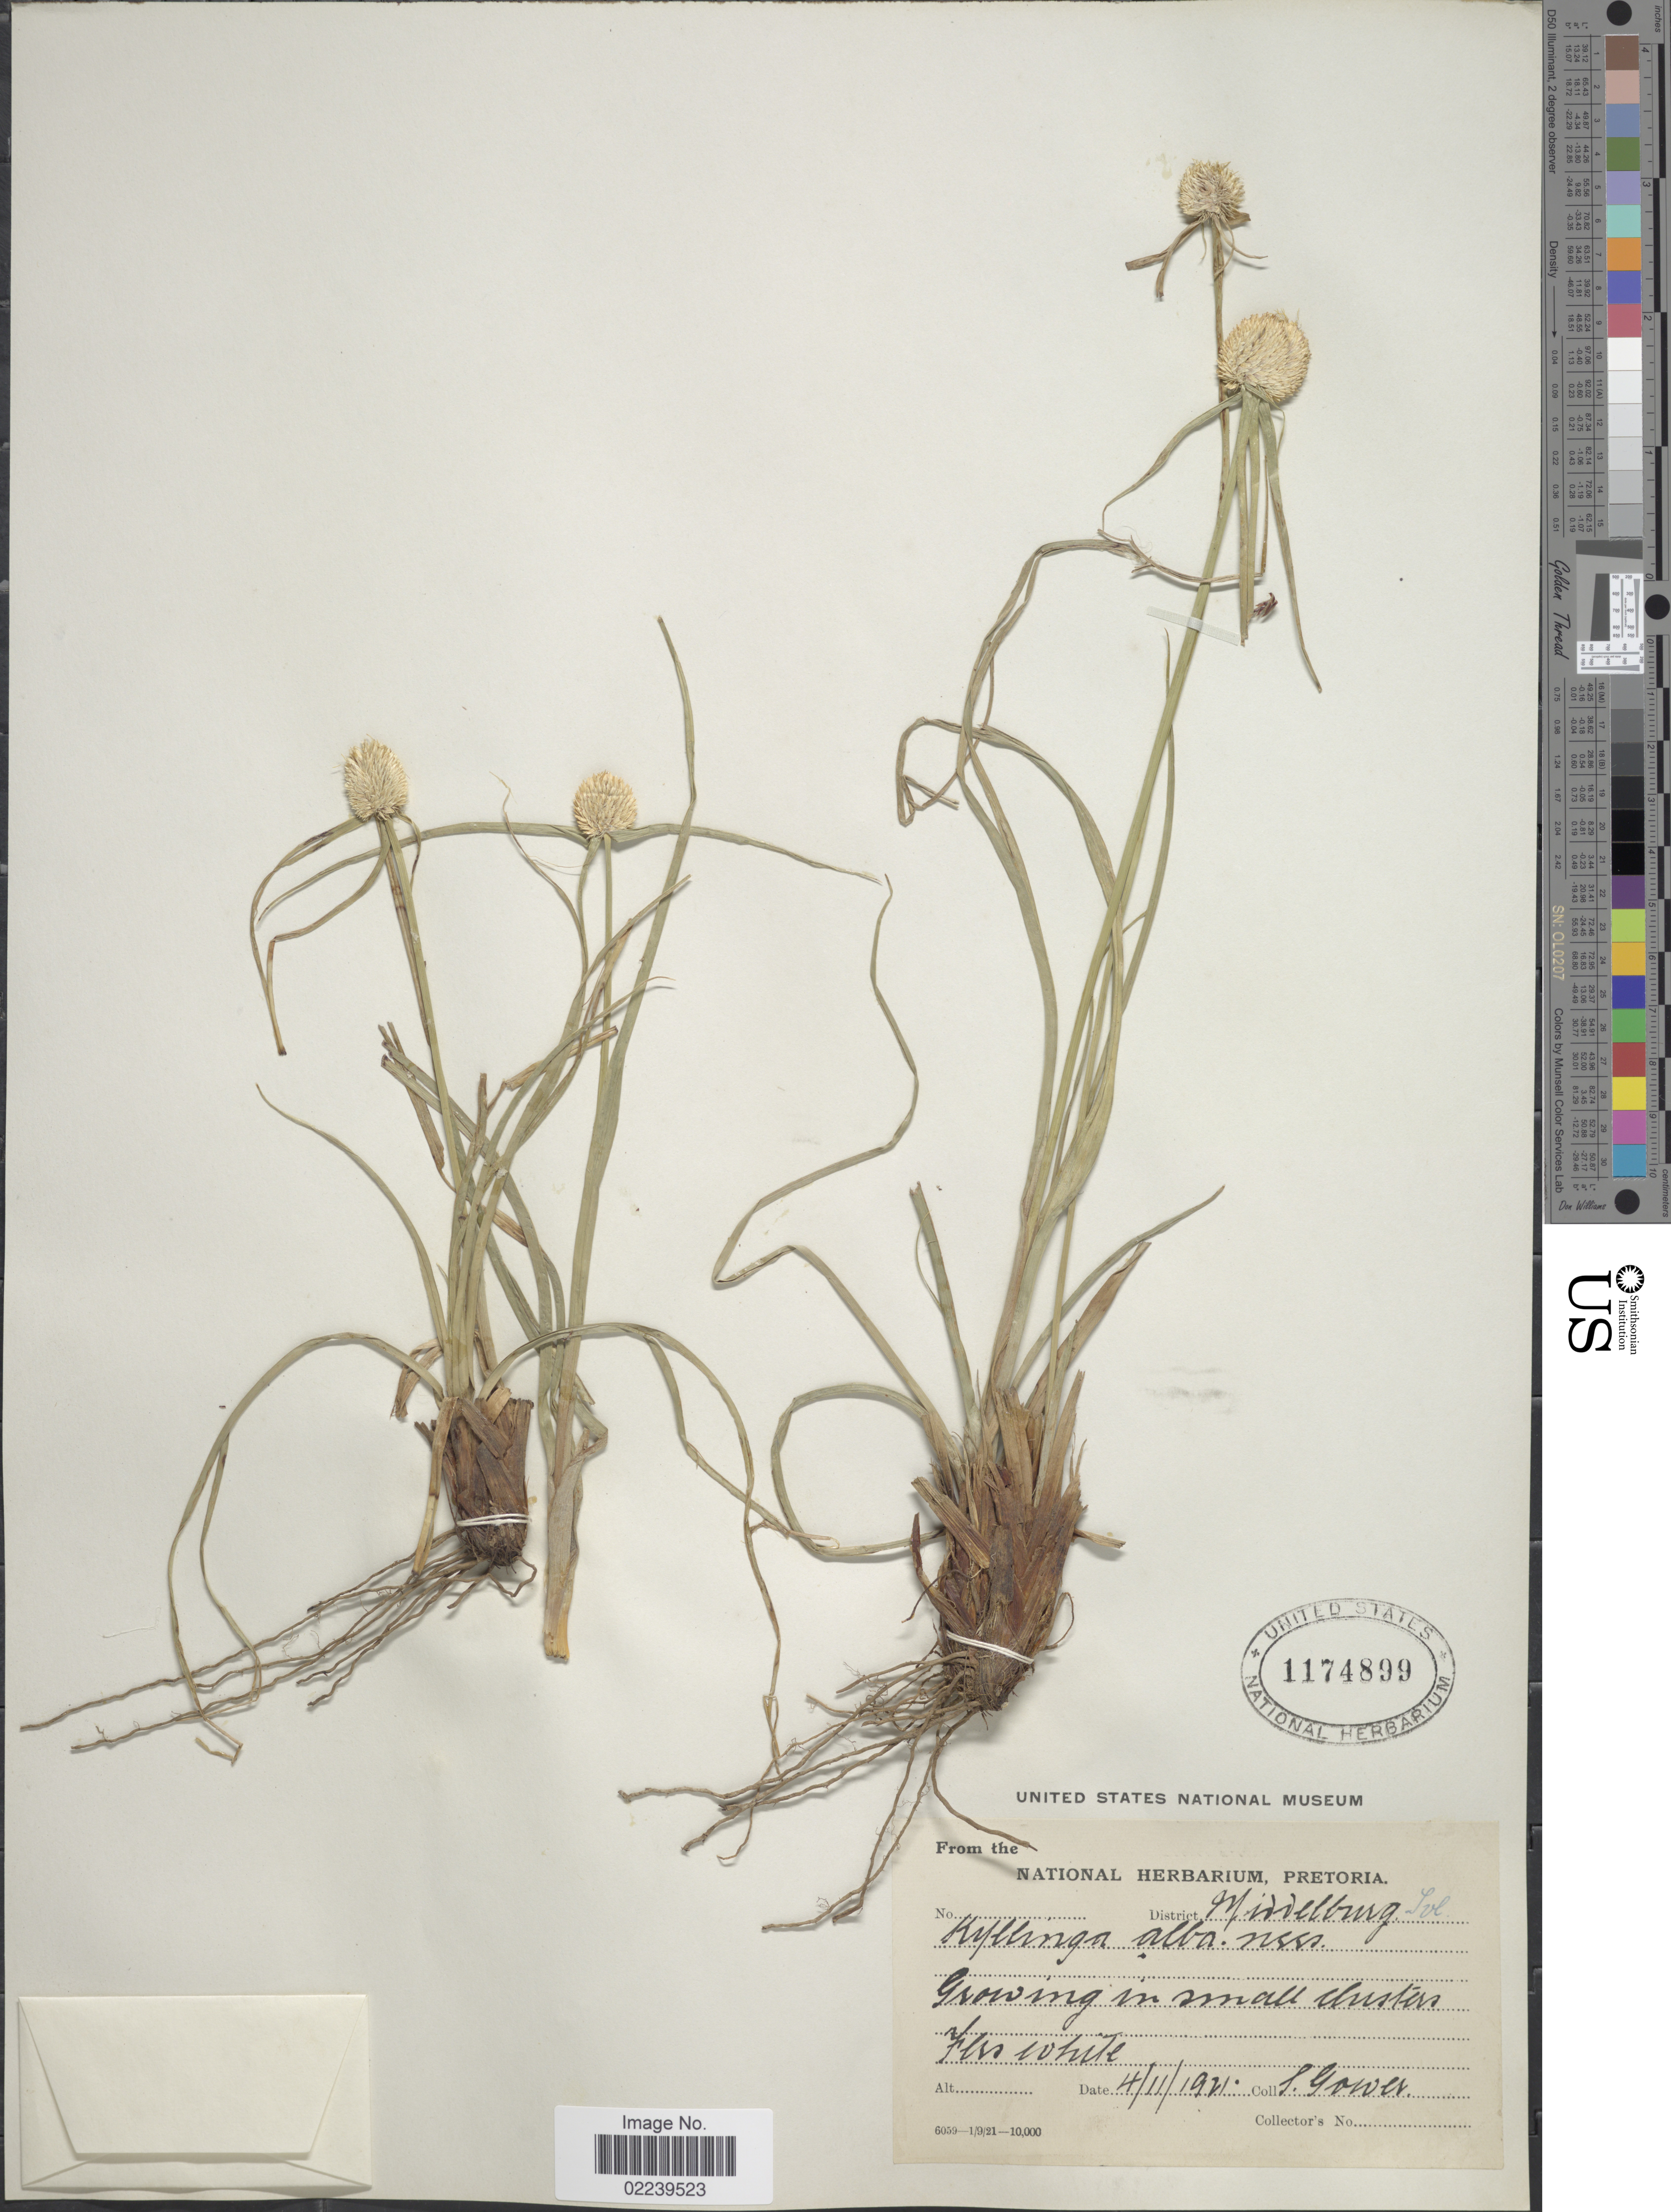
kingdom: Plantae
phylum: Tracheophyta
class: Liliopsida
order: Poales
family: Cyperaceae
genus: Cyperus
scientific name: Cyperus alatus subsp. albus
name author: (Nees)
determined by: Strong, M. T., (US), Smithsonian Institution - National Museum of Natural History (UNITED STATES)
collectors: S. Gower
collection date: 1921-11-04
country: South Africa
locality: Middelburg, Tvl. in small Austin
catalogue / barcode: US 1174899